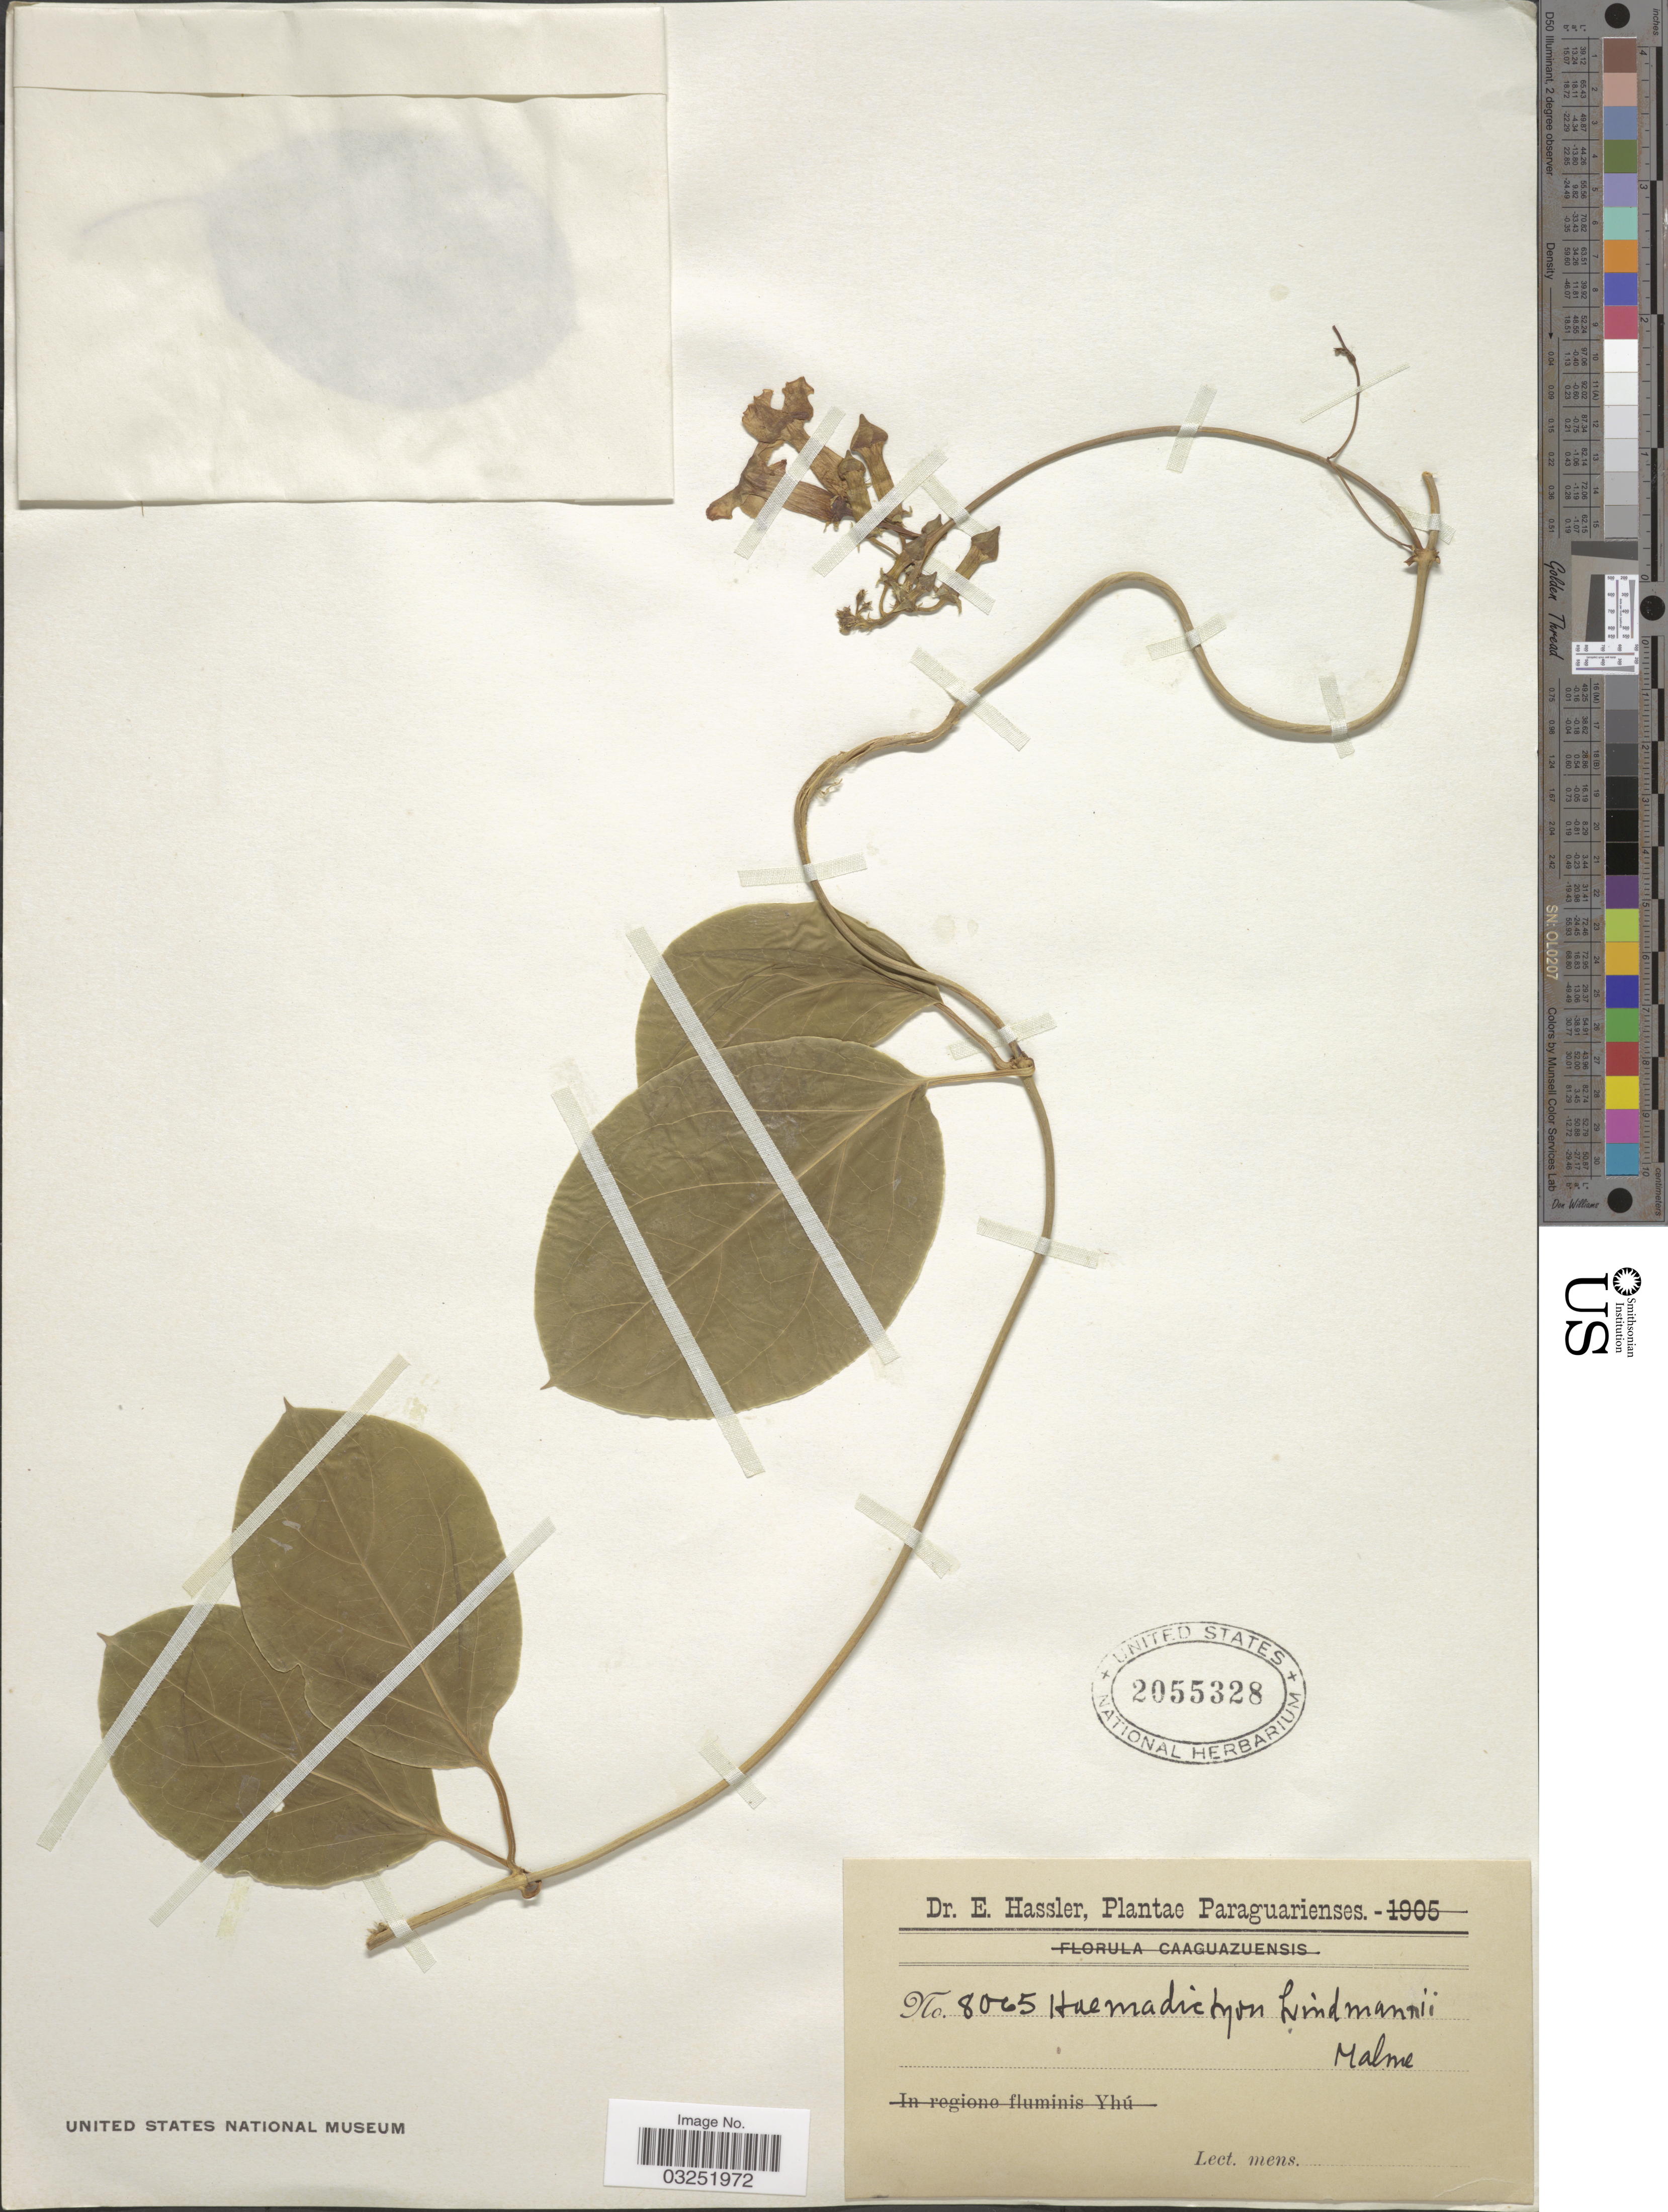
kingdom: Plantae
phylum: Tracheophyta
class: Magnoliopsida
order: Gentianales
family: Apocynaceae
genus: Prestonia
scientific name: Prestonia lindmanii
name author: (Malme) Hoehne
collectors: E. Hassler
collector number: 8065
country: Paraguay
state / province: Paraguari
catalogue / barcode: US 2055328